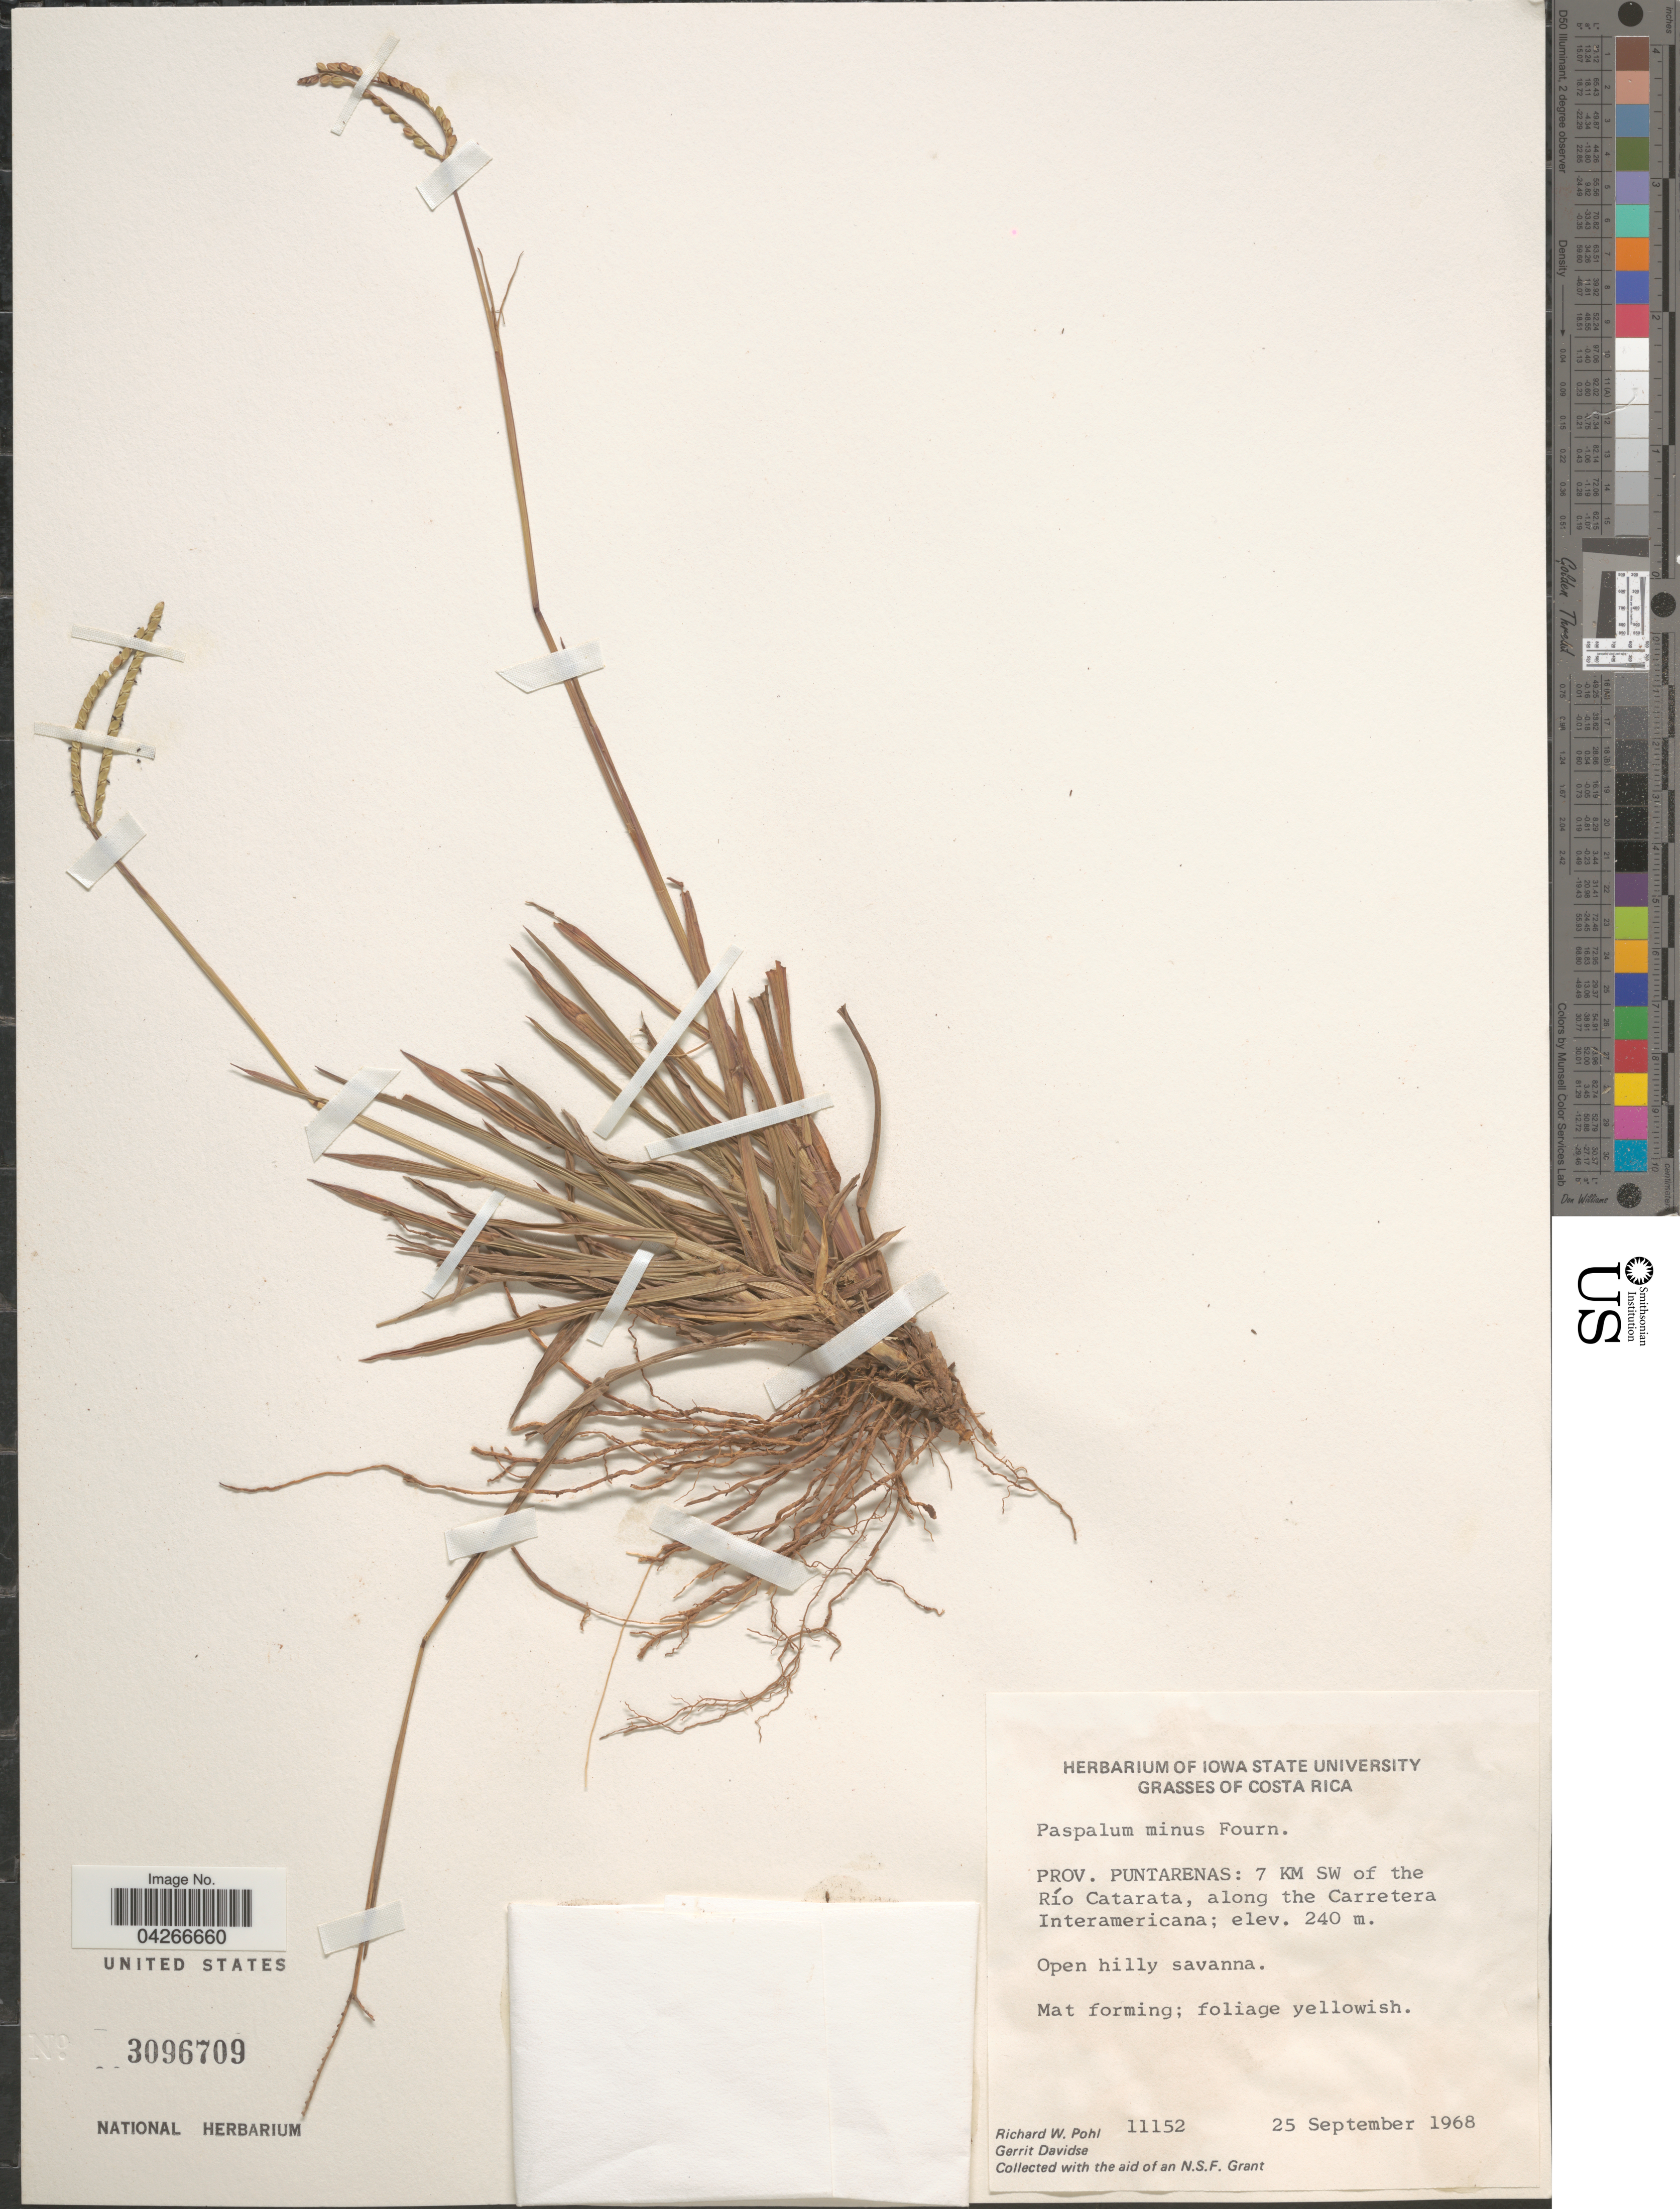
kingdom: Plantae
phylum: Tracheophyta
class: Liliopsida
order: Poales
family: Poaceae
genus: Paspalum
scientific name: Paspalum minus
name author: E. Fourn.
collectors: R. W. Pohl & G. Davidse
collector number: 11152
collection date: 1968-09-25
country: Costa Rica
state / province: Puntarenas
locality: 7 KM SW of the Río Catarata, along the Carretera Interamericana.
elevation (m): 240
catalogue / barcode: US 3096709